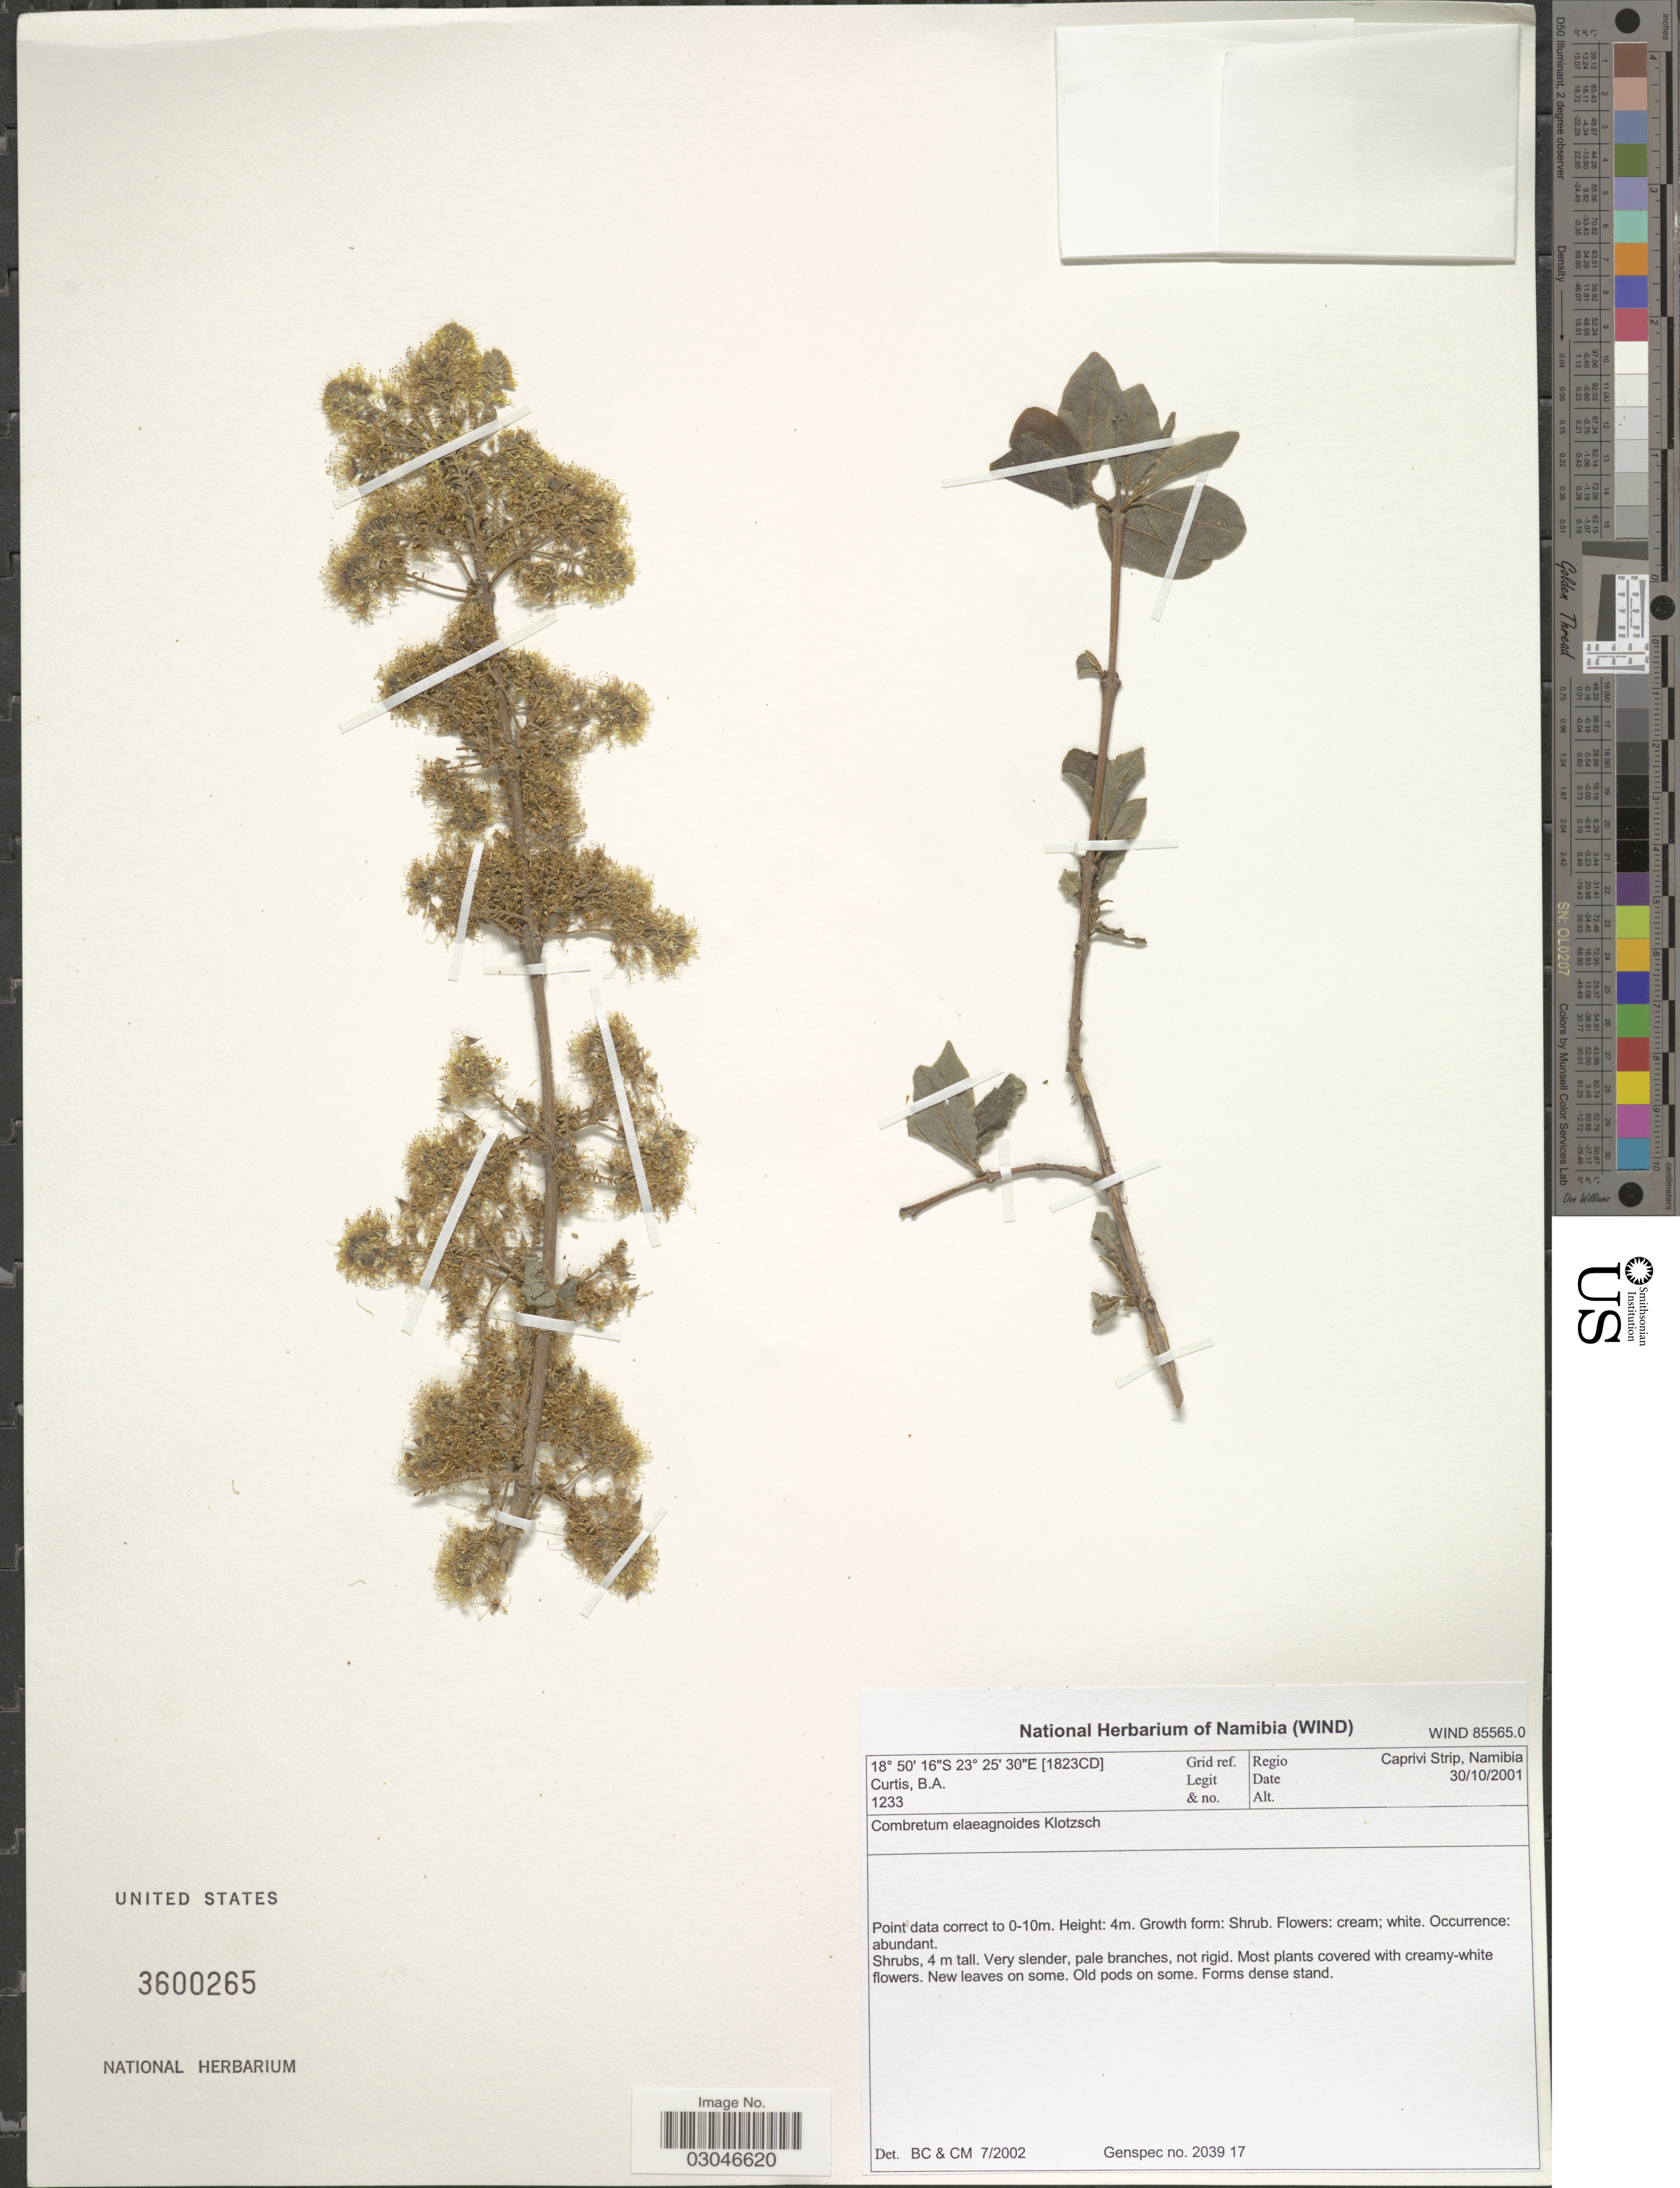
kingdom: Plantae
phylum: Tracheophyta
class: Magnoliopsida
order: Myrtales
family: Combretaceae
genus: Combretum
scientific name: Combretum elaeagnoides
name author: Klotzsch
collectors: B. A. Curtis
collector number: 1233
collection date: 2001-10-30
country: Namibia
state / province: Caprivi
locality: [1823CD] Grid ref., Regio Caprivi Strip.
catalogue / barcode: US 3600265